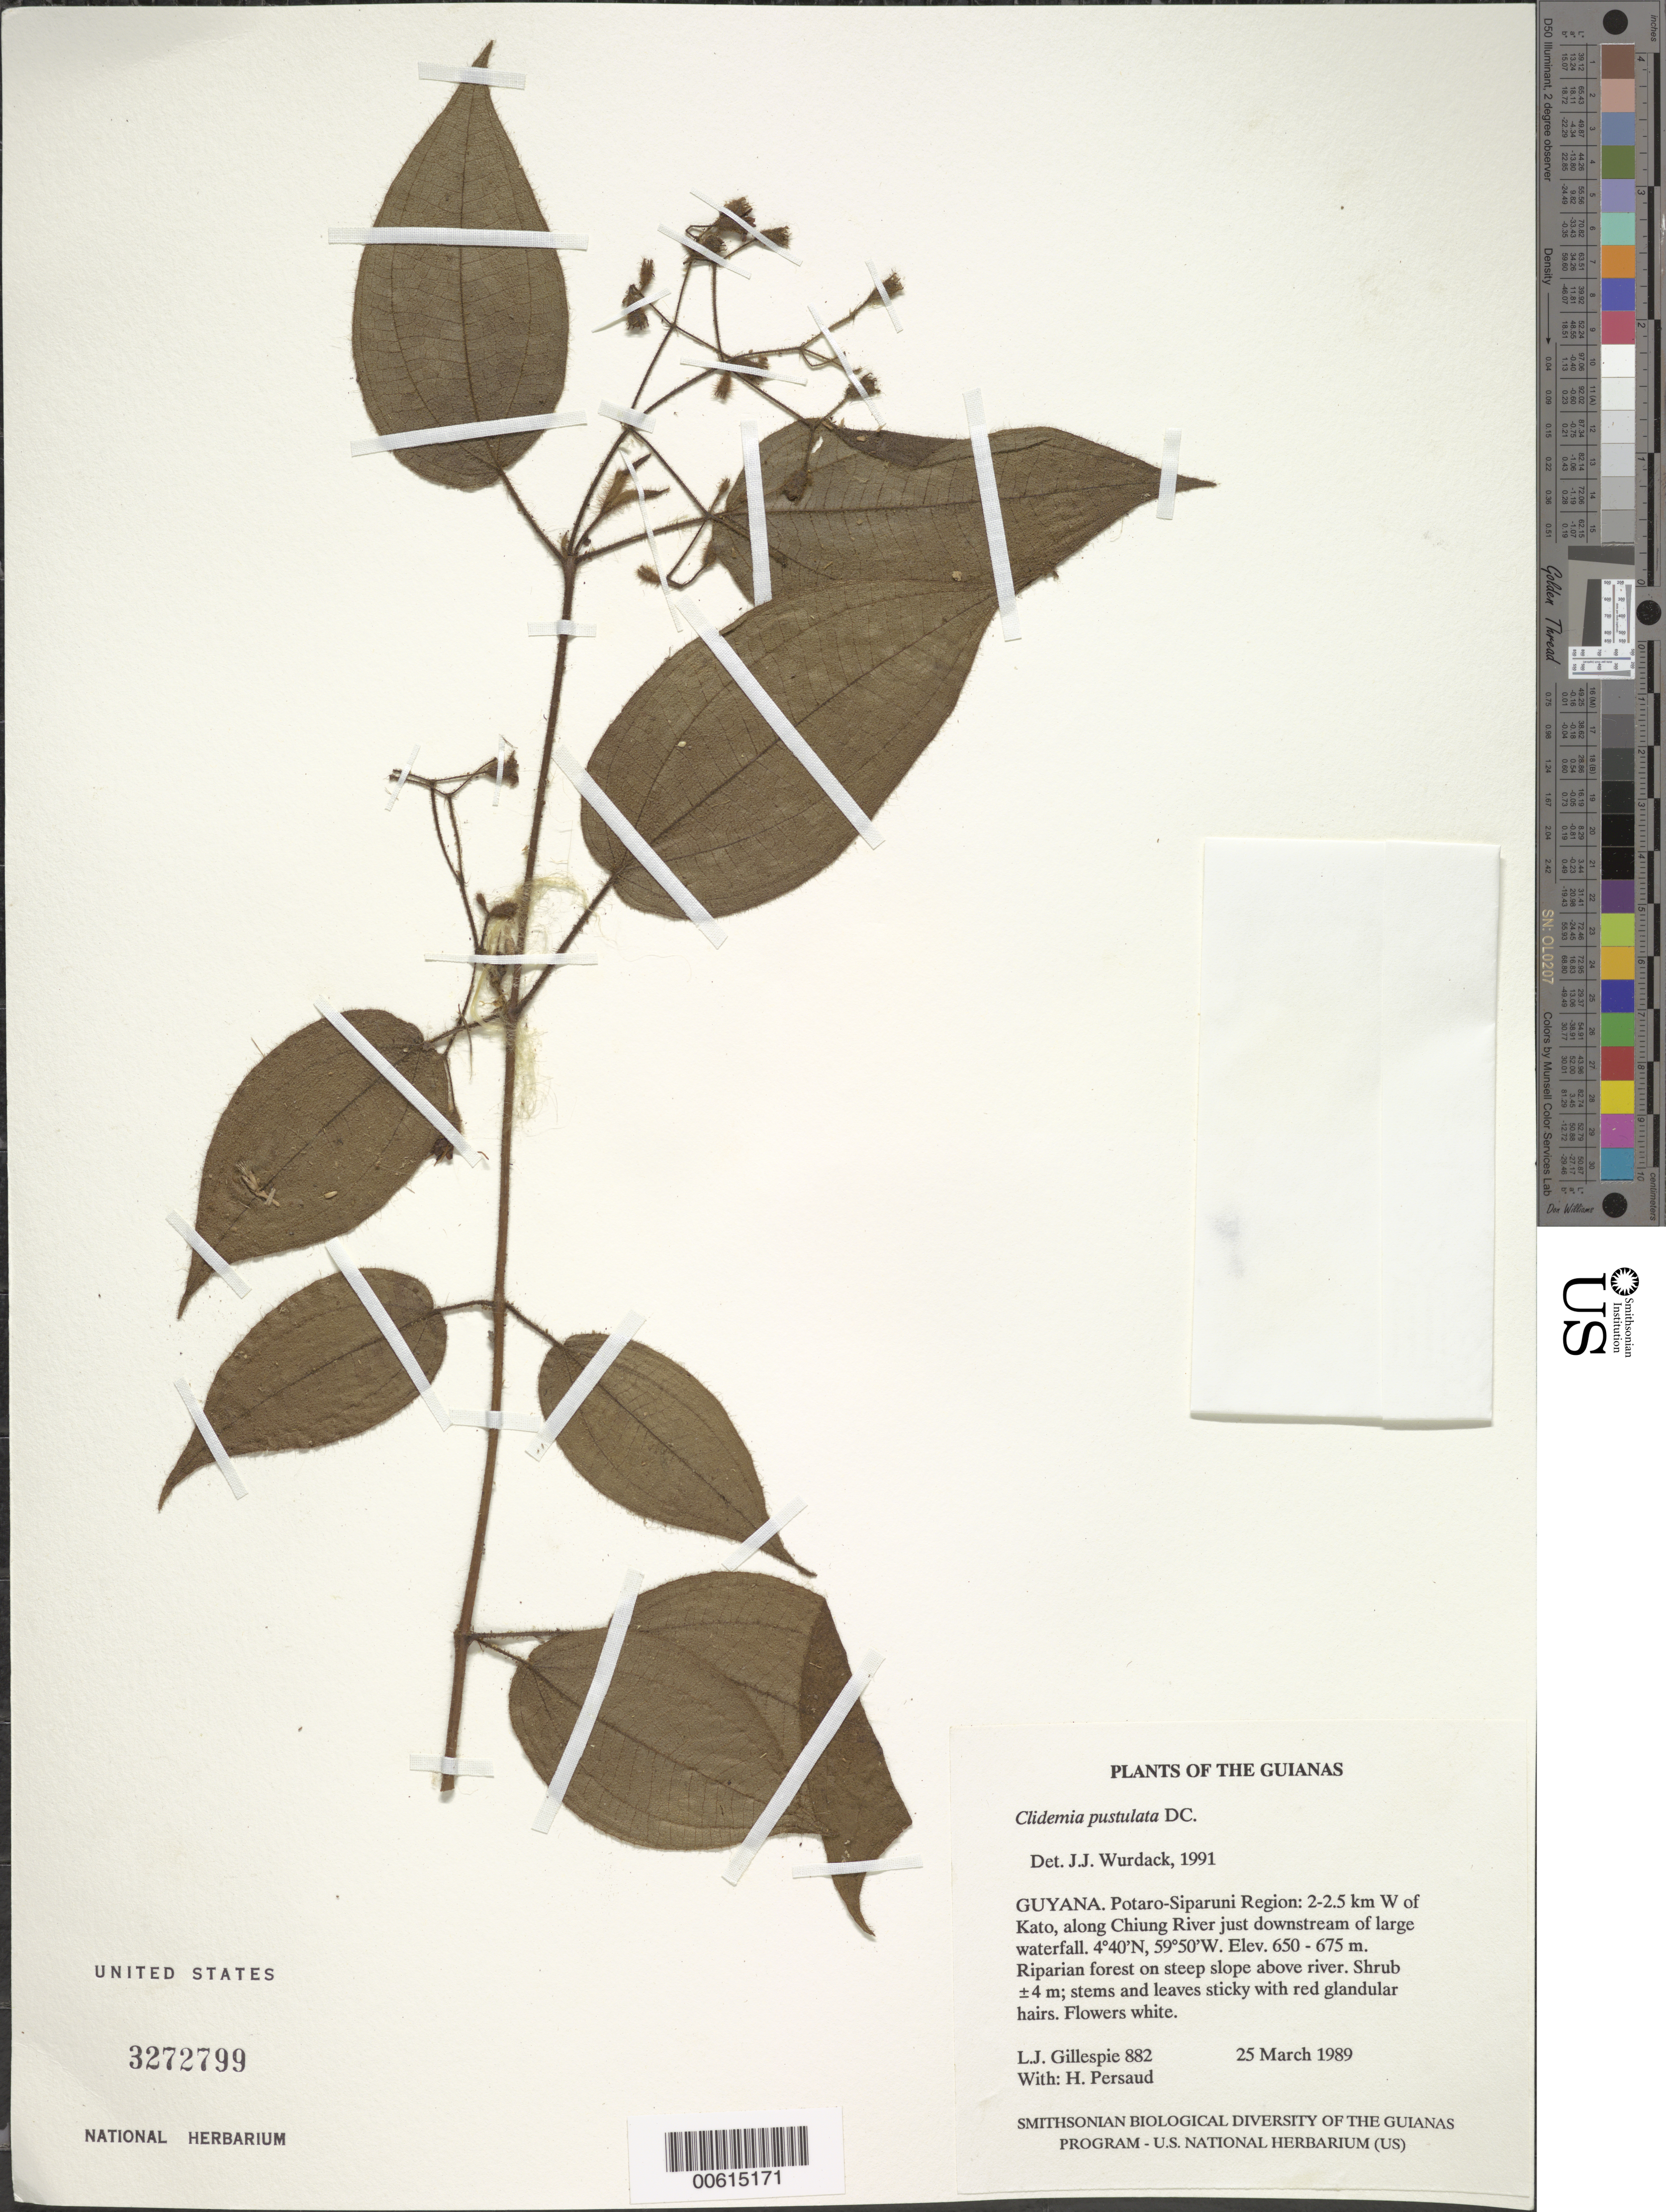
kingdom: Plantae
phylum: Tracheophyta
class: Magnoliopsida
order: Myrtales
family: Melastomataceae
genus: Clidemia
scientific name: Clidemia pustulata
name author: DC.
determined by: Wurdack, John J., (US), US (UNITED STATES)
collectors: L. J. Gillespie & H. Persaud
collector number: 882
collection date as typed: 25 March 1989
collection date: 1989-03-25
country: Guyana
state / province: Potaro-Siparuni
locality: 2-2.5 km W of Kato, along Chiung River just downstream of large waterfall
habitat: Riparian forest on steep slope above river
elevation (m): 650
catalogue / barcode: US 3272799